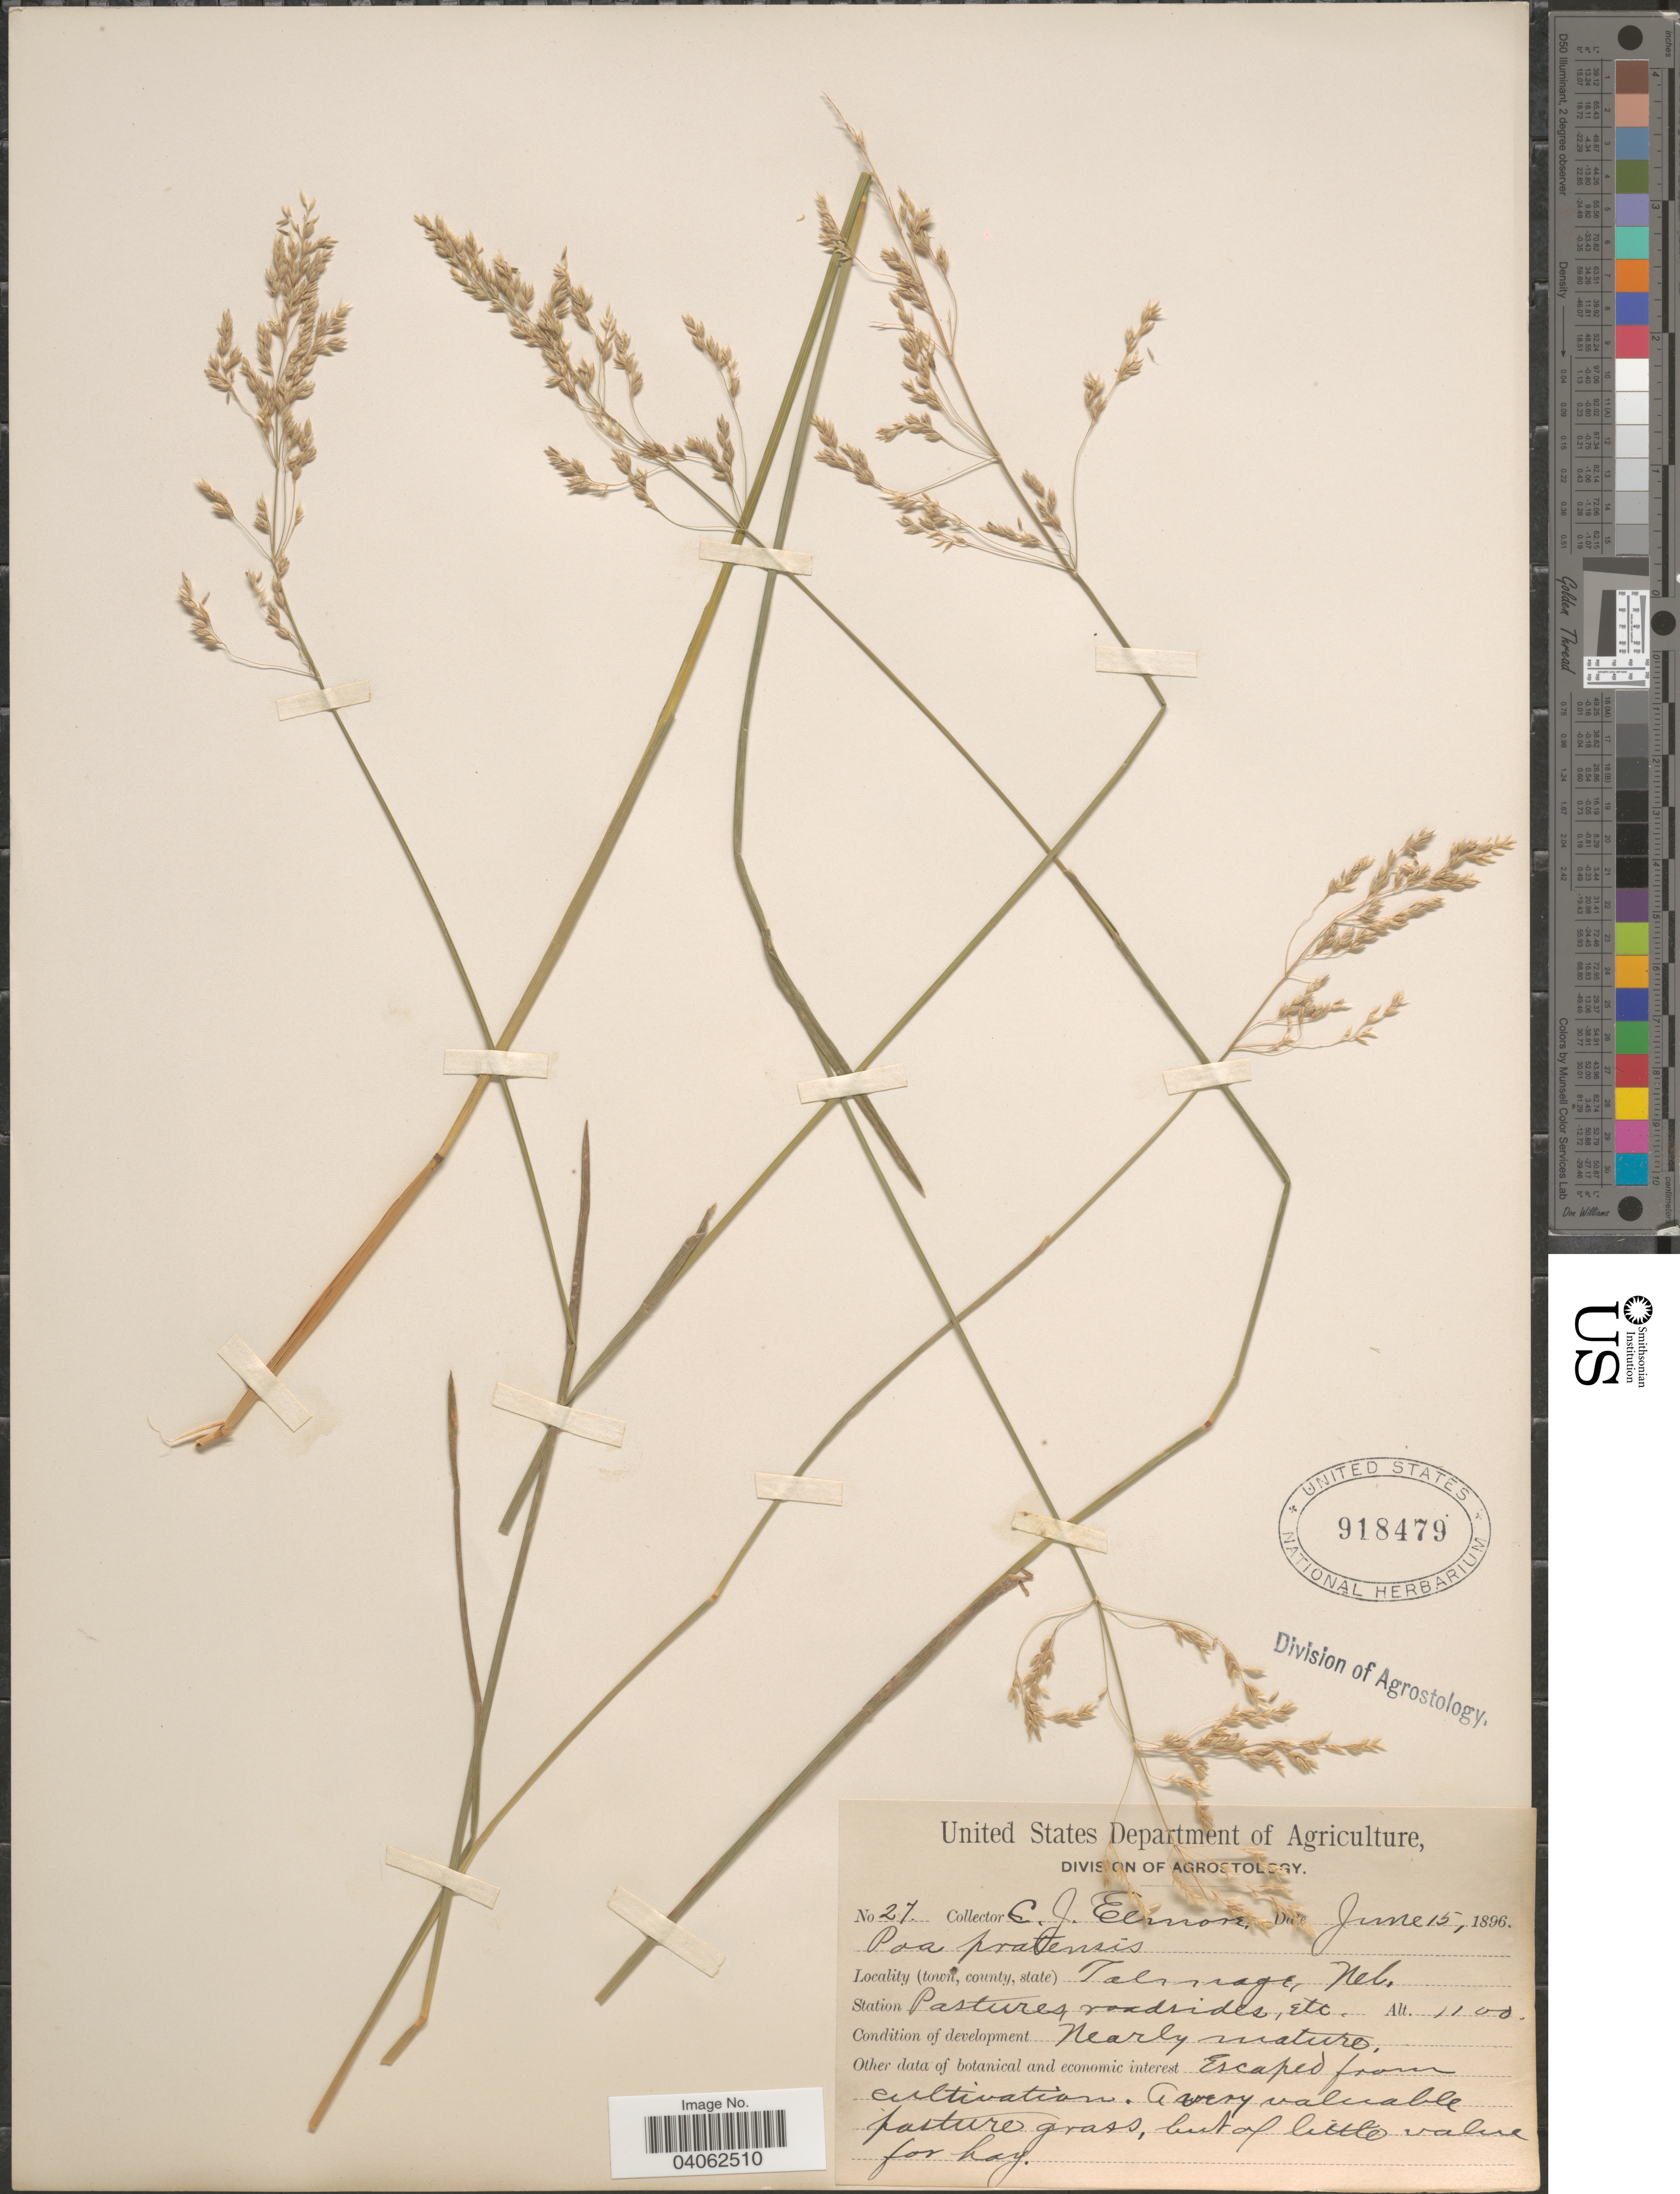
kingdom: Plantae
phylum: Tracheophyta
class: Liliopsida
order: Poales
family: Poaceae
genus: Poa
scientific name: Poa pratensis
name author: L.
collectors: C. Elmore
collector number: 27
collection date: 1896-06-15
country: United States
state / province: Nebraska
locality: Talmage. Pastures roadsides, etc.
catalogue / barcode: US 918479